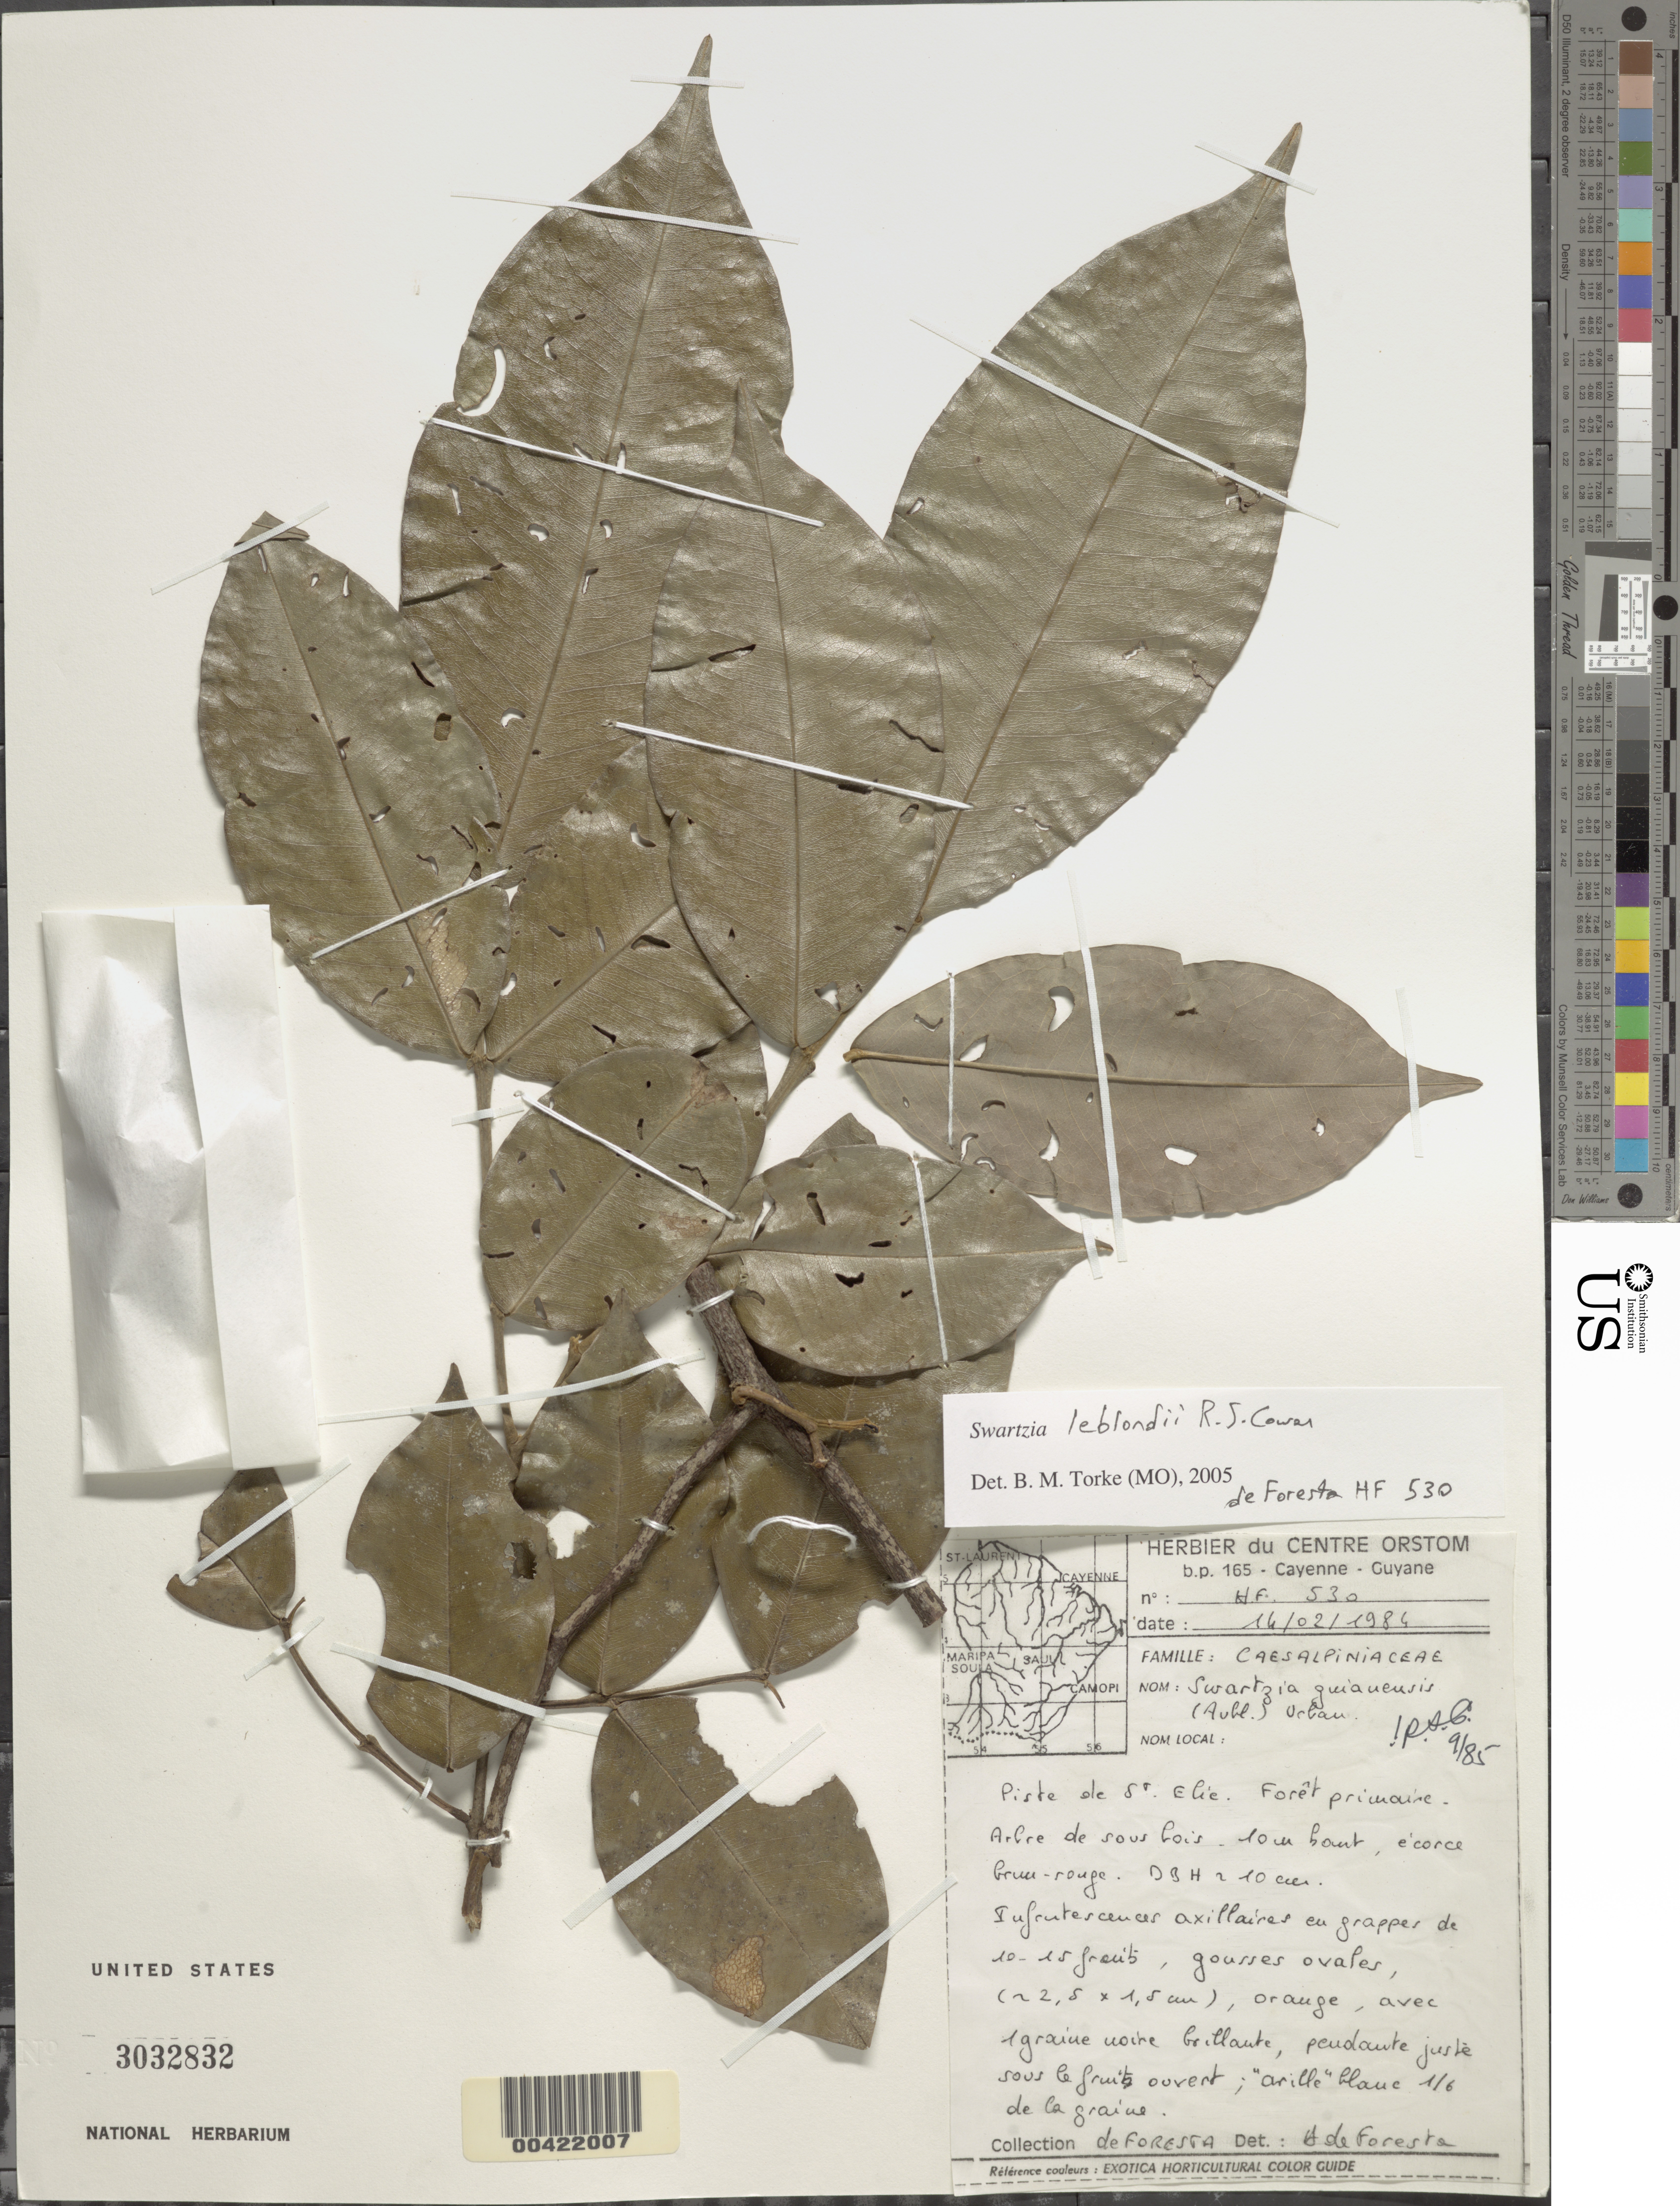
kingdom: Plantae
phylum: Tracheophyta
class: Magnoliopsida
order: Fabales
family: Fabaceae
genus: Swartzia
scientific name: Swartzia leblondii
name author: R.S. Cowan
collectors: H. de Foresta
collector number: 530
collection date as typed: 16 Feb 1986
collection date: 1986-02-16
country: French Guiana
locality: St. elie, piste de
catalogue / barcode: US 3032832